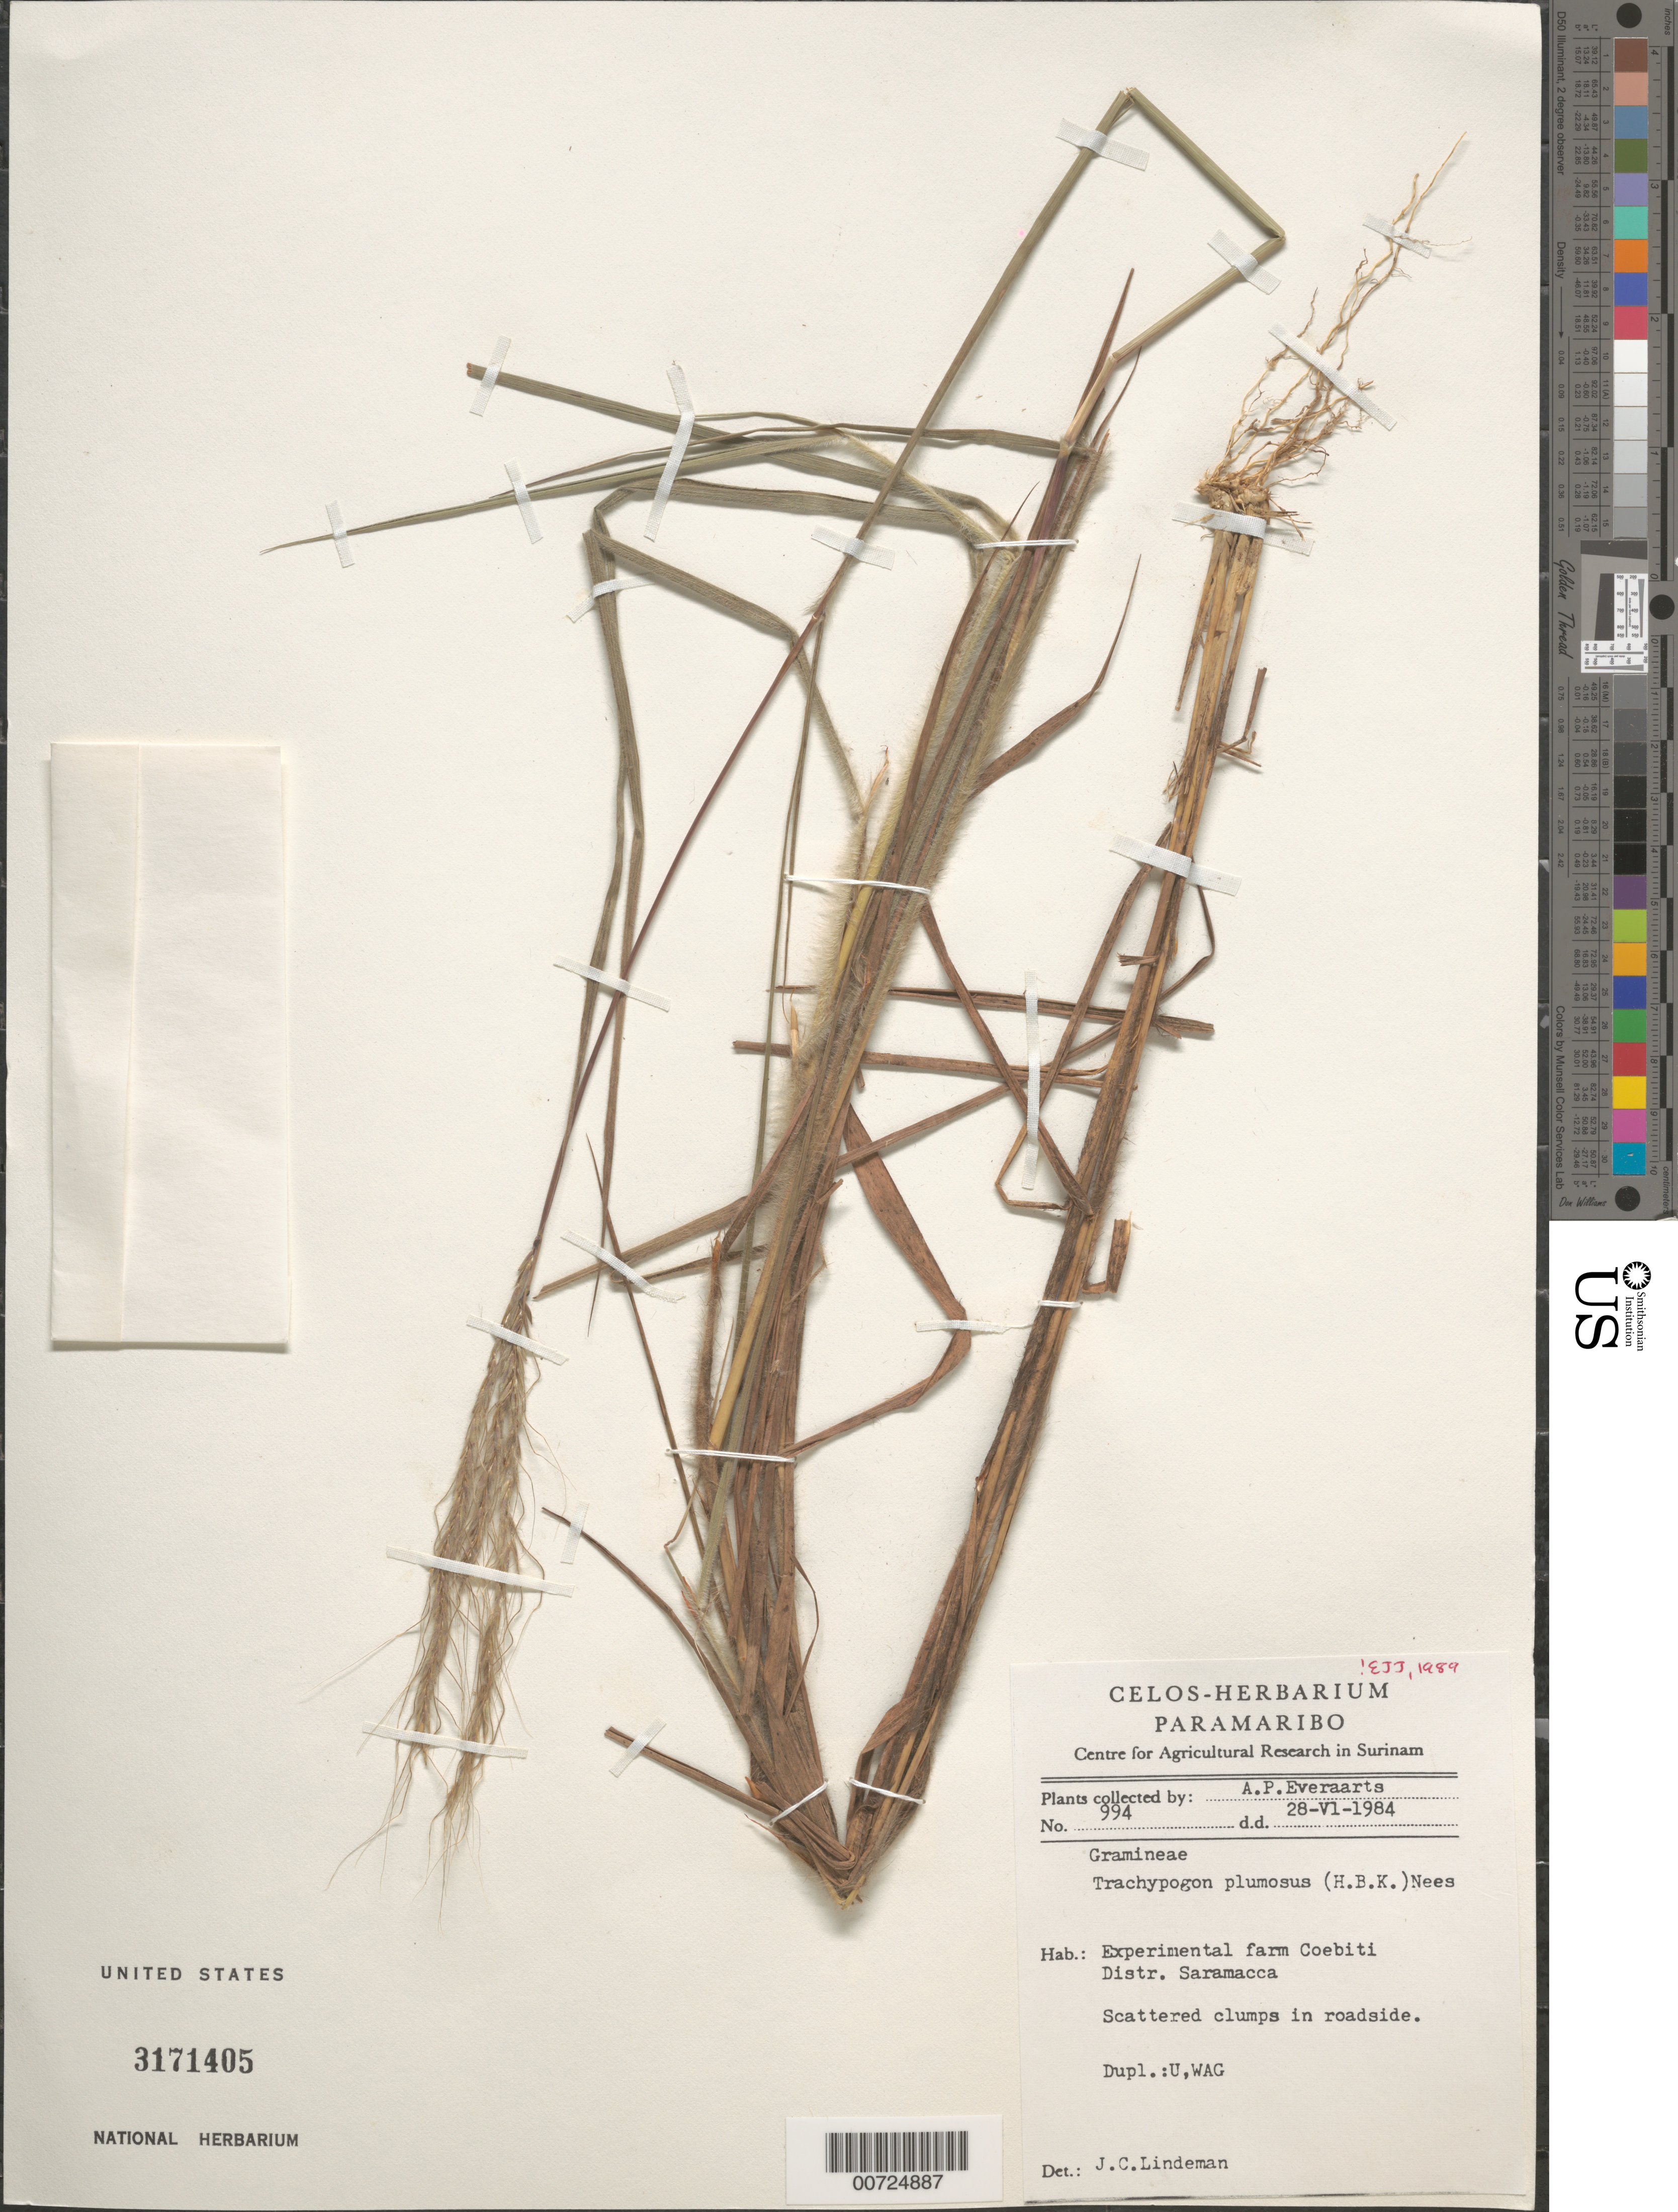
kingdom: Plantae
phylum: Tracheophyta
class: Liliopsida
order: Poales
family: Poaceae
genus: Trachypogon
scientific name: Trachypogon plumosus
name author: (Humb. & Bonpl.) Nees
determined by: Judziewicz, E. J.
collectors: A. Everaarts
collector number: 994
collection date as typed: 28-Jun-84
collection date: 1984-06-28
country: Suriname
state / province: Saramacca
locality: Coebiti Experimental Farm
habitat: Roadside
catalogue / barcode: US 3171405